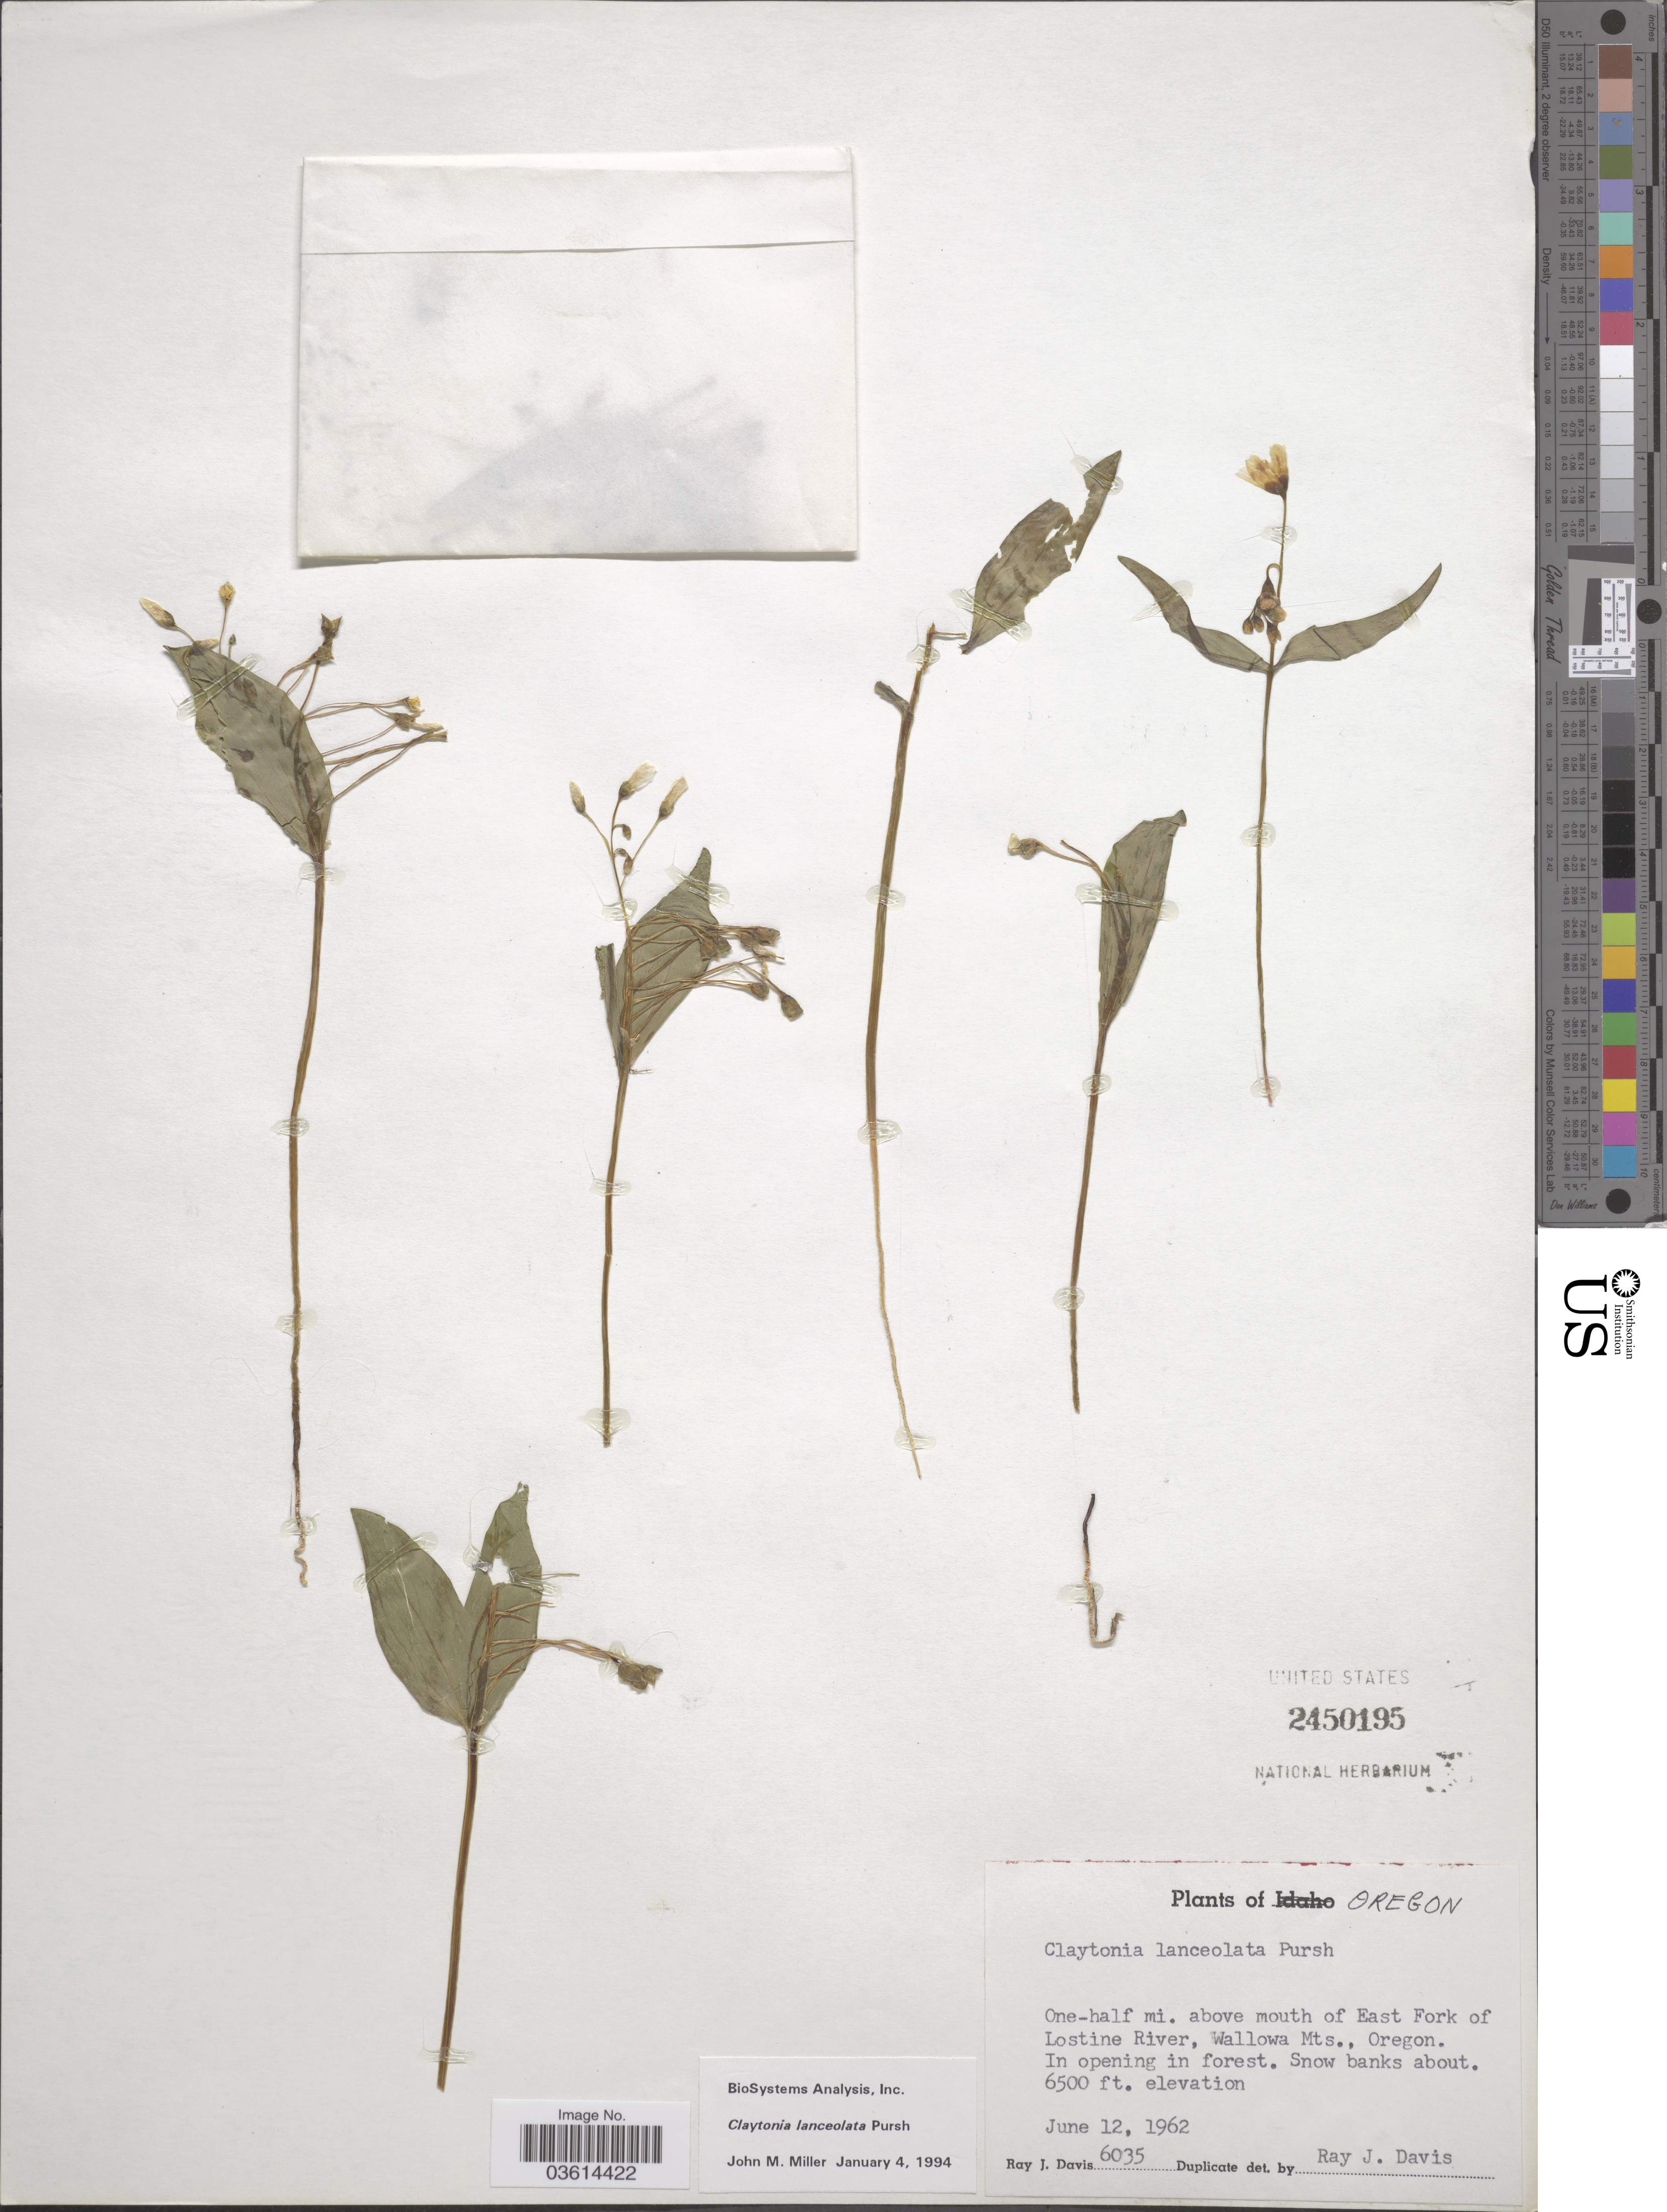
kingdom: Plantae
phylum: Tracheophyta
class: Magnoliopsida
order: Caryophyllales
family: Montiaceae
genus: Claytonia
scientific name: Claytonia lanceolata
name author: Pursh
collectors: R. Davis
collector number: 6035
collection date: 1962-06-12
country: United States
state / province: Oregon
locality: One-half mi. above mouth of East Fork of Lostine River, Wallowa Mts.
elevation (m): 1981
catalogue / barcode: US 2450195